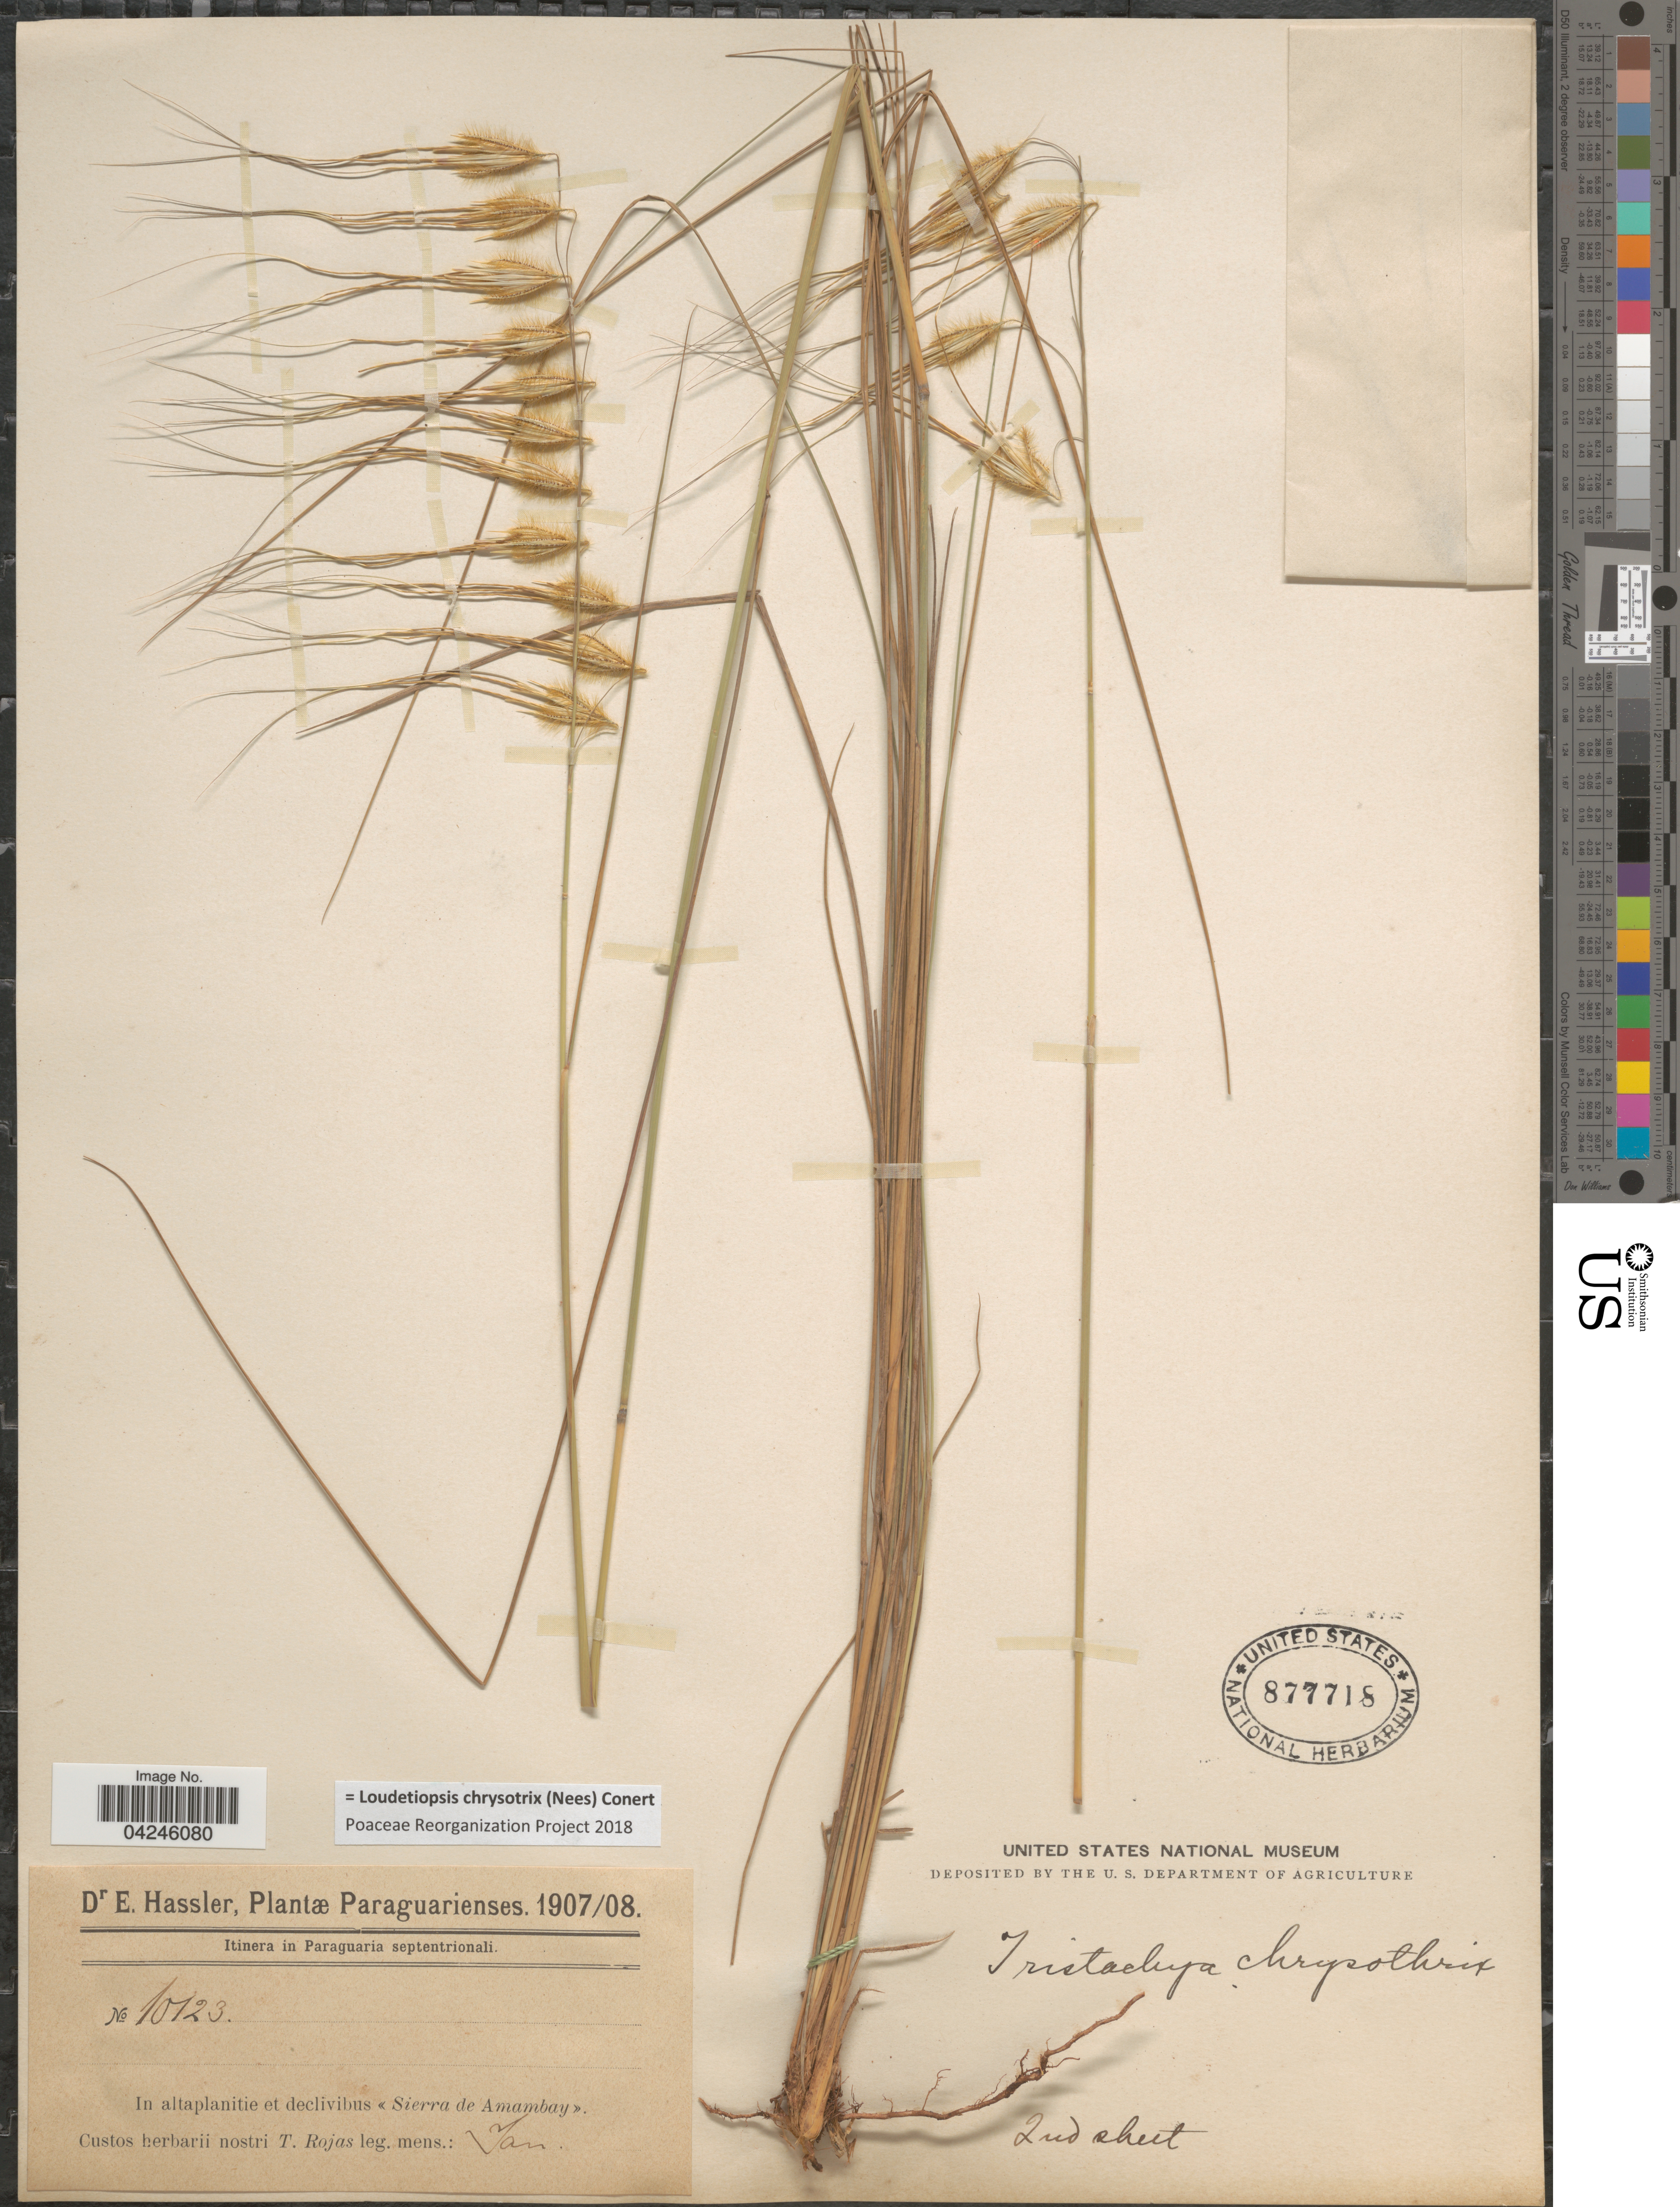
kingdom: Plantae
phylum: Tracheophyta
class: Liliopsida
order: Poales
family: Poaceae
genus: Loudetiopsis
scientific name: Loudetiopsis chrysothrix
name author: (Nees) Conert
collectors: T. Rojas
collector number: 10123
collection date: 1907-01/1908-01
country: Paraguay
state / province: Amambay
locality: Itinera in Paraguaria septentrionali. In altaplanitie et declivbus «Sierra de Amambay».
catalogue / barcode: US 877718